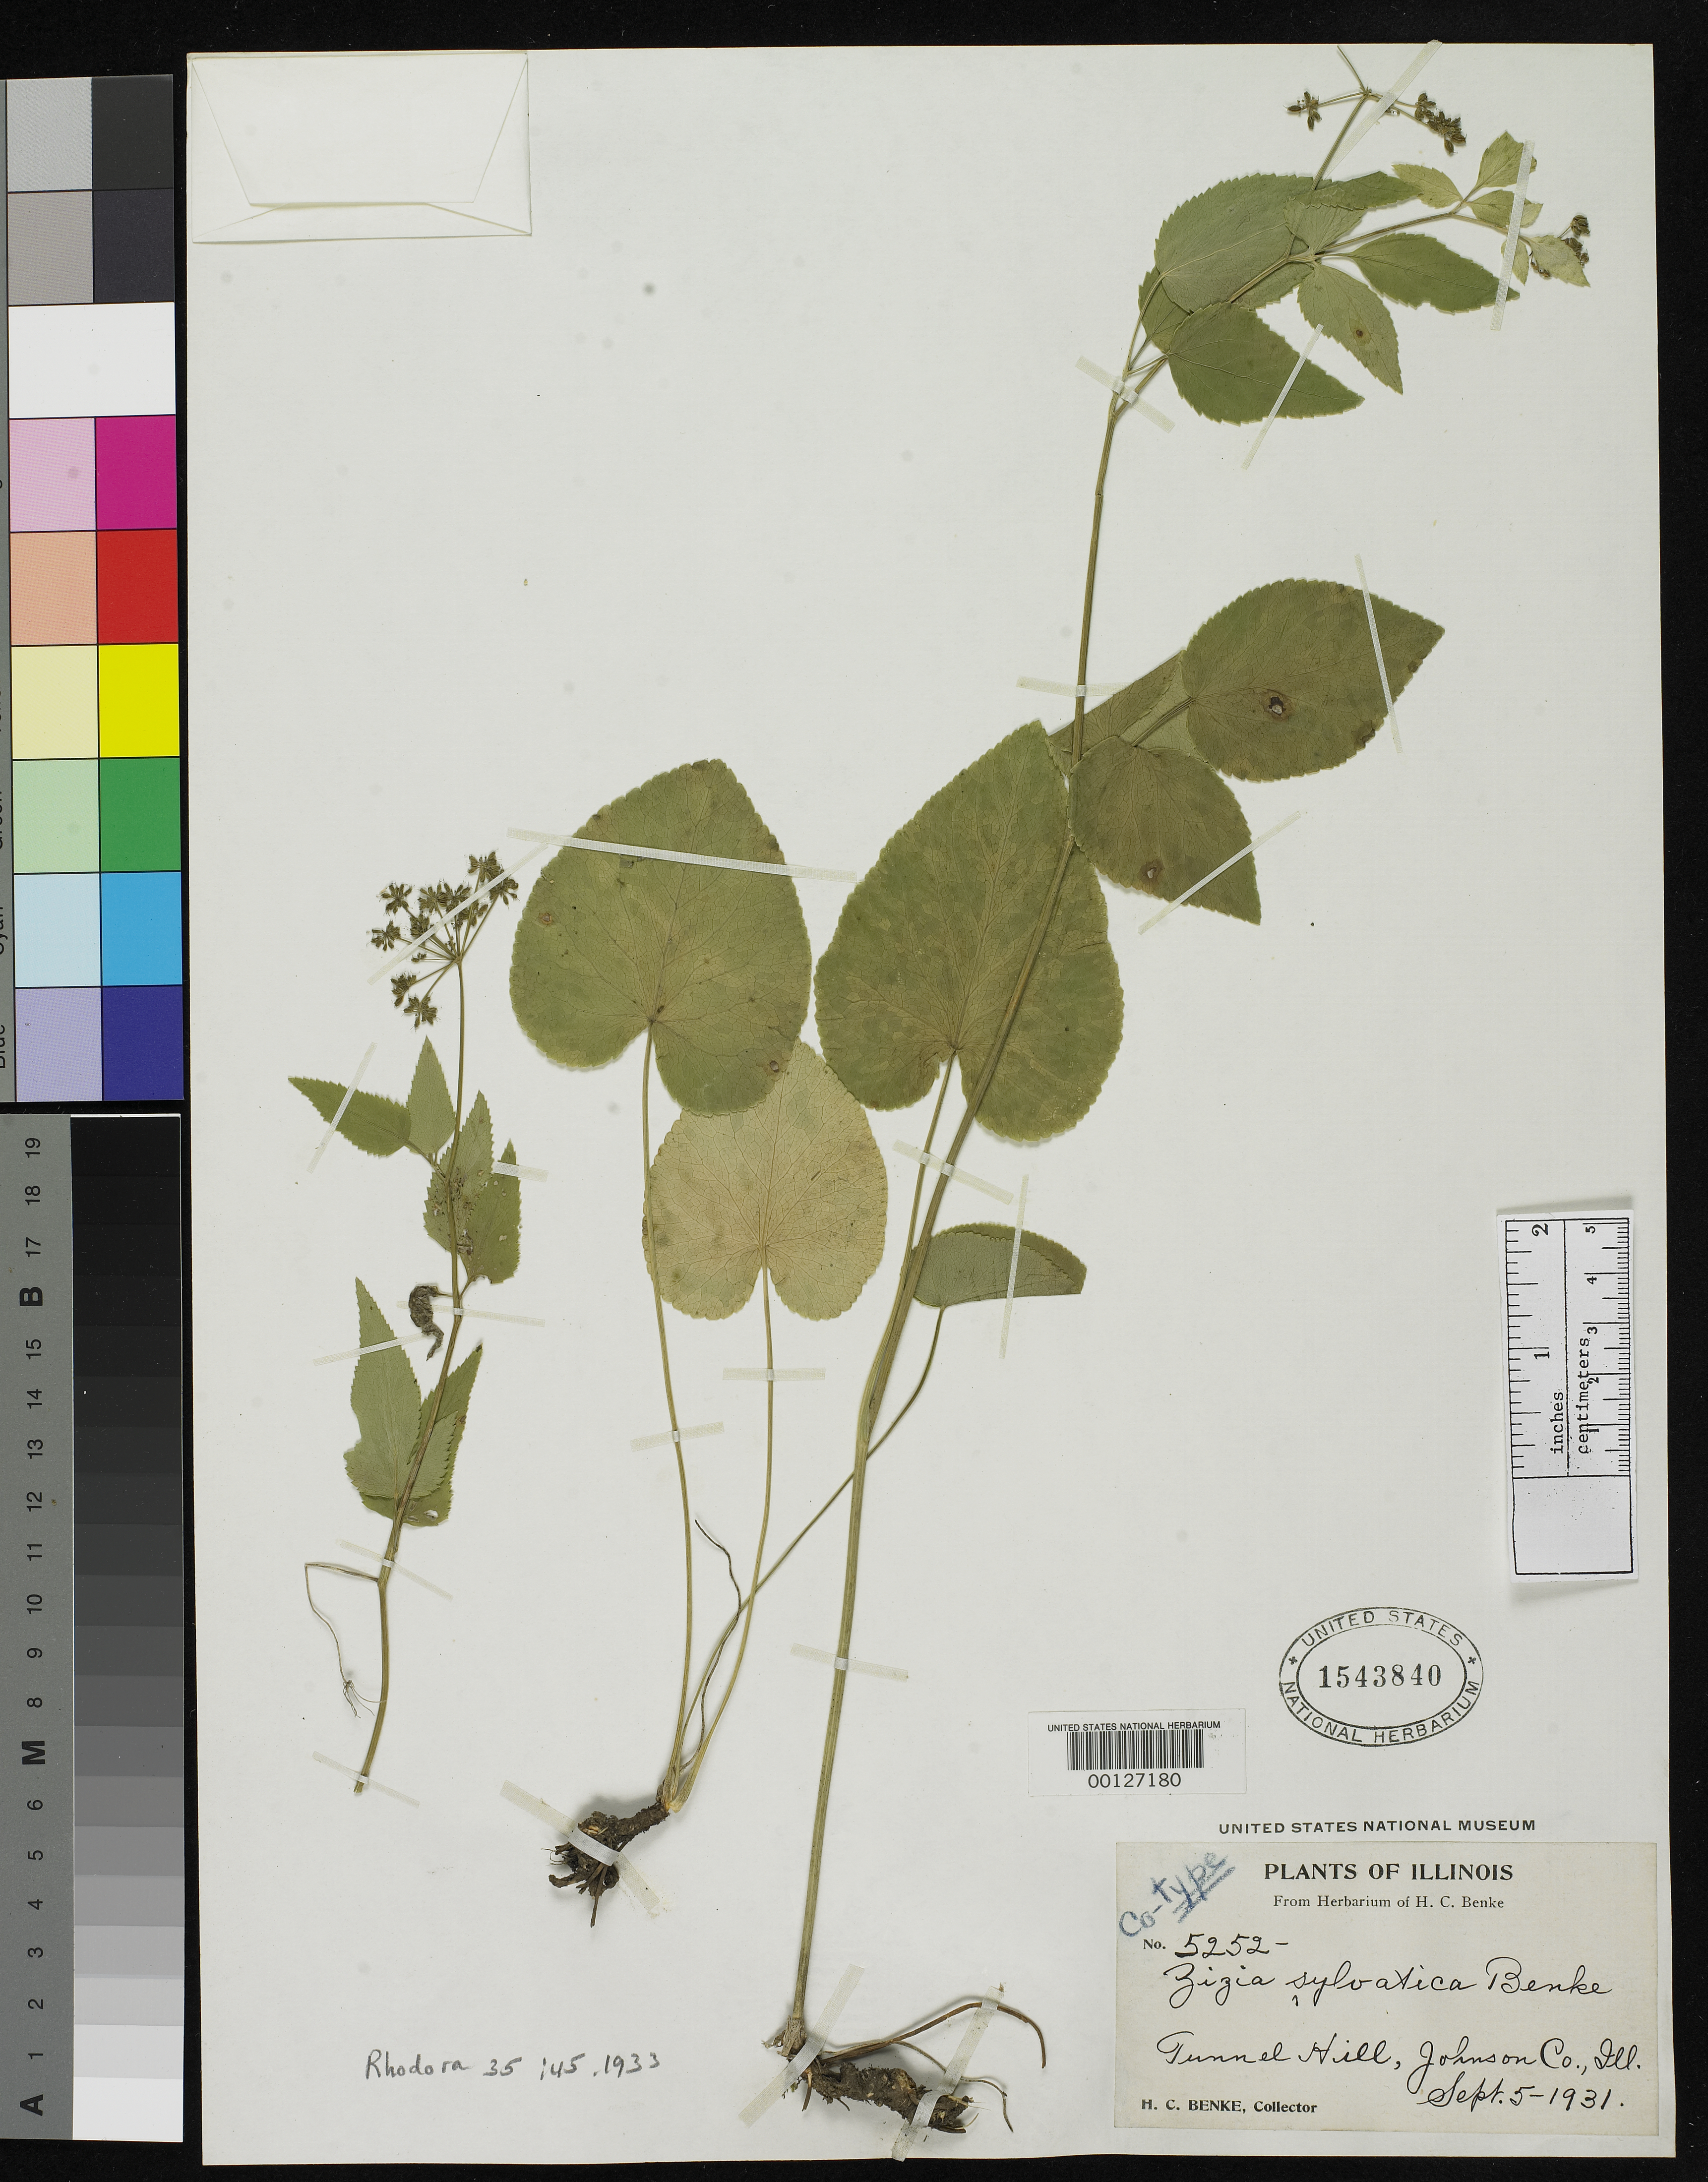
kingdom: Plantae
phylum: Tracheophyta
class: Magnoliopsida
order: Apiales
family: Apiaceae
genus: Zizia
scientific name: Zizia sylvatica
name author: Benke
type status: Isotype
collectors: H. Benke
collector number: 5252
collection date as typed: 05 Sep 1931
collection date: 1931-09-05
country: United States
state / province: Illinois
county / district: Johnson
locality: Tunnel Hill.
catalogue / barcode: US 1543840